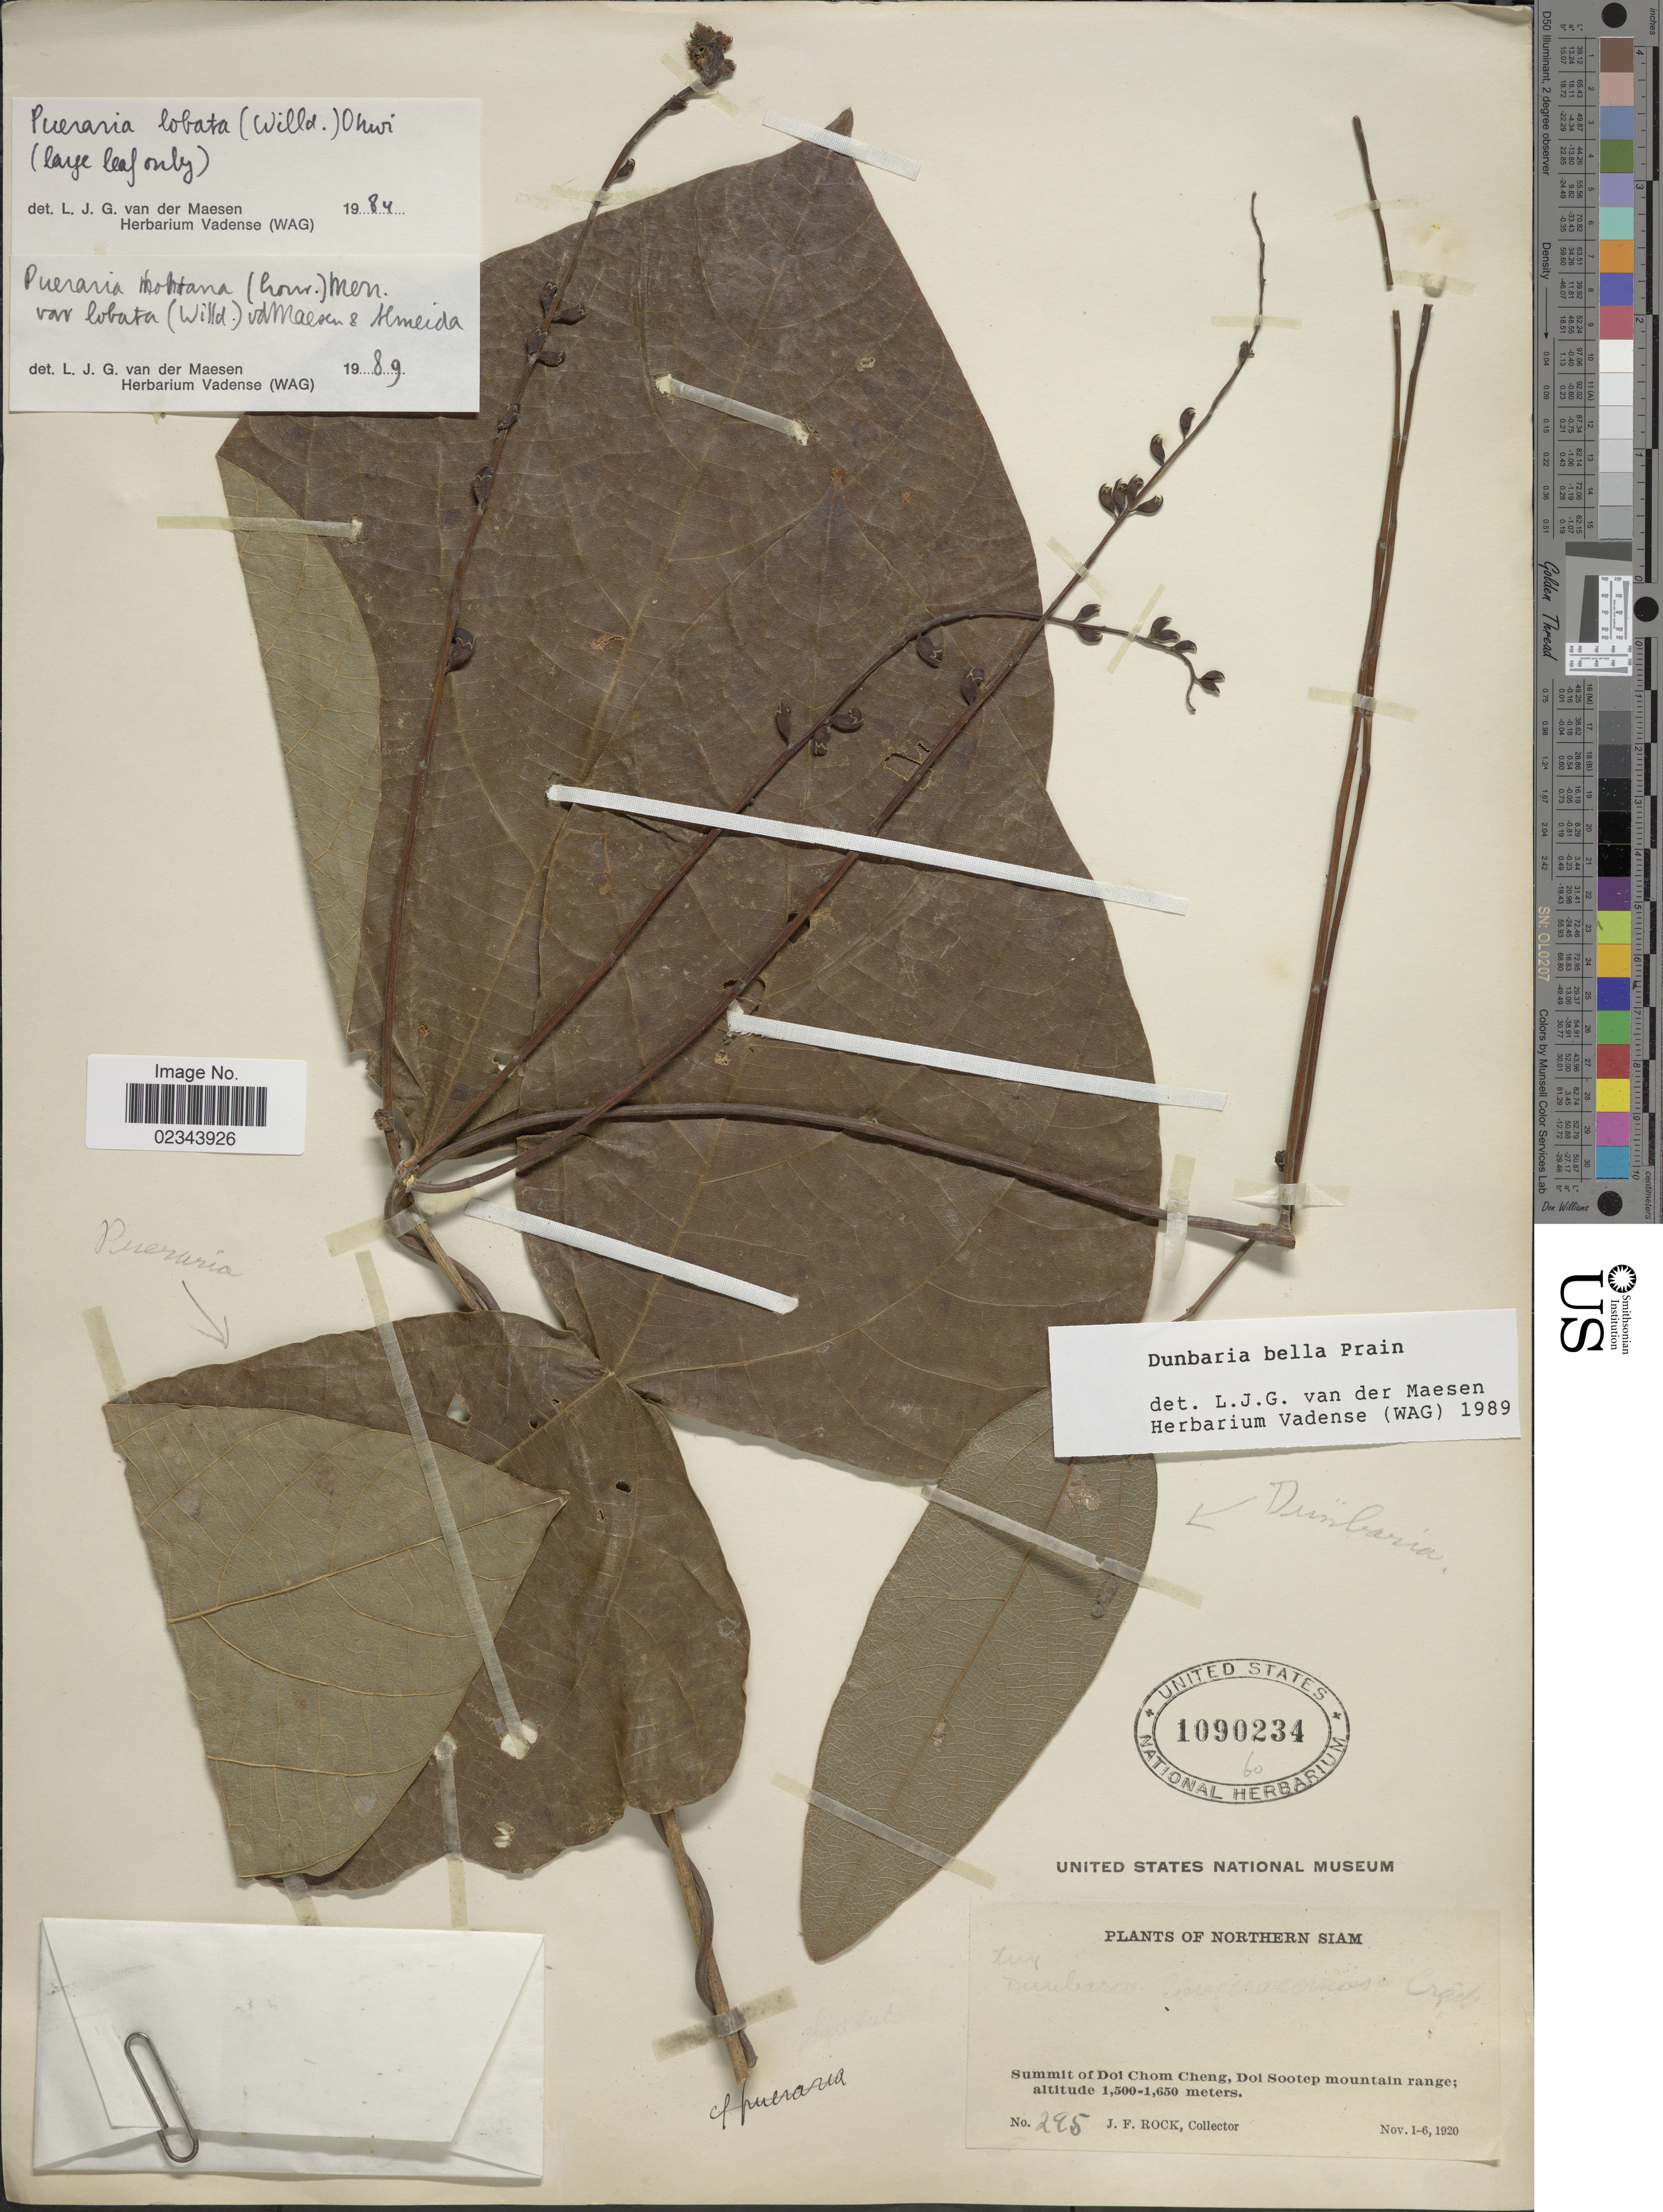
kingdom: Plantae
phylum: Tracheophyta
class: Magnoliopsida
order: Fabales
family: Fabaceae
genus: Pueraria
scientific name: Pueraria lobata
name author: (Willd.) Ohwi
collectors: J. Rock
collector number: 295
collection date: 1920-11-01/1920-11-06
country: Thailand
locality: Northern Siam. Summit of Doi Sootep Mountain range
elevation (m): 1500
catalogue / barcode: US 1090634